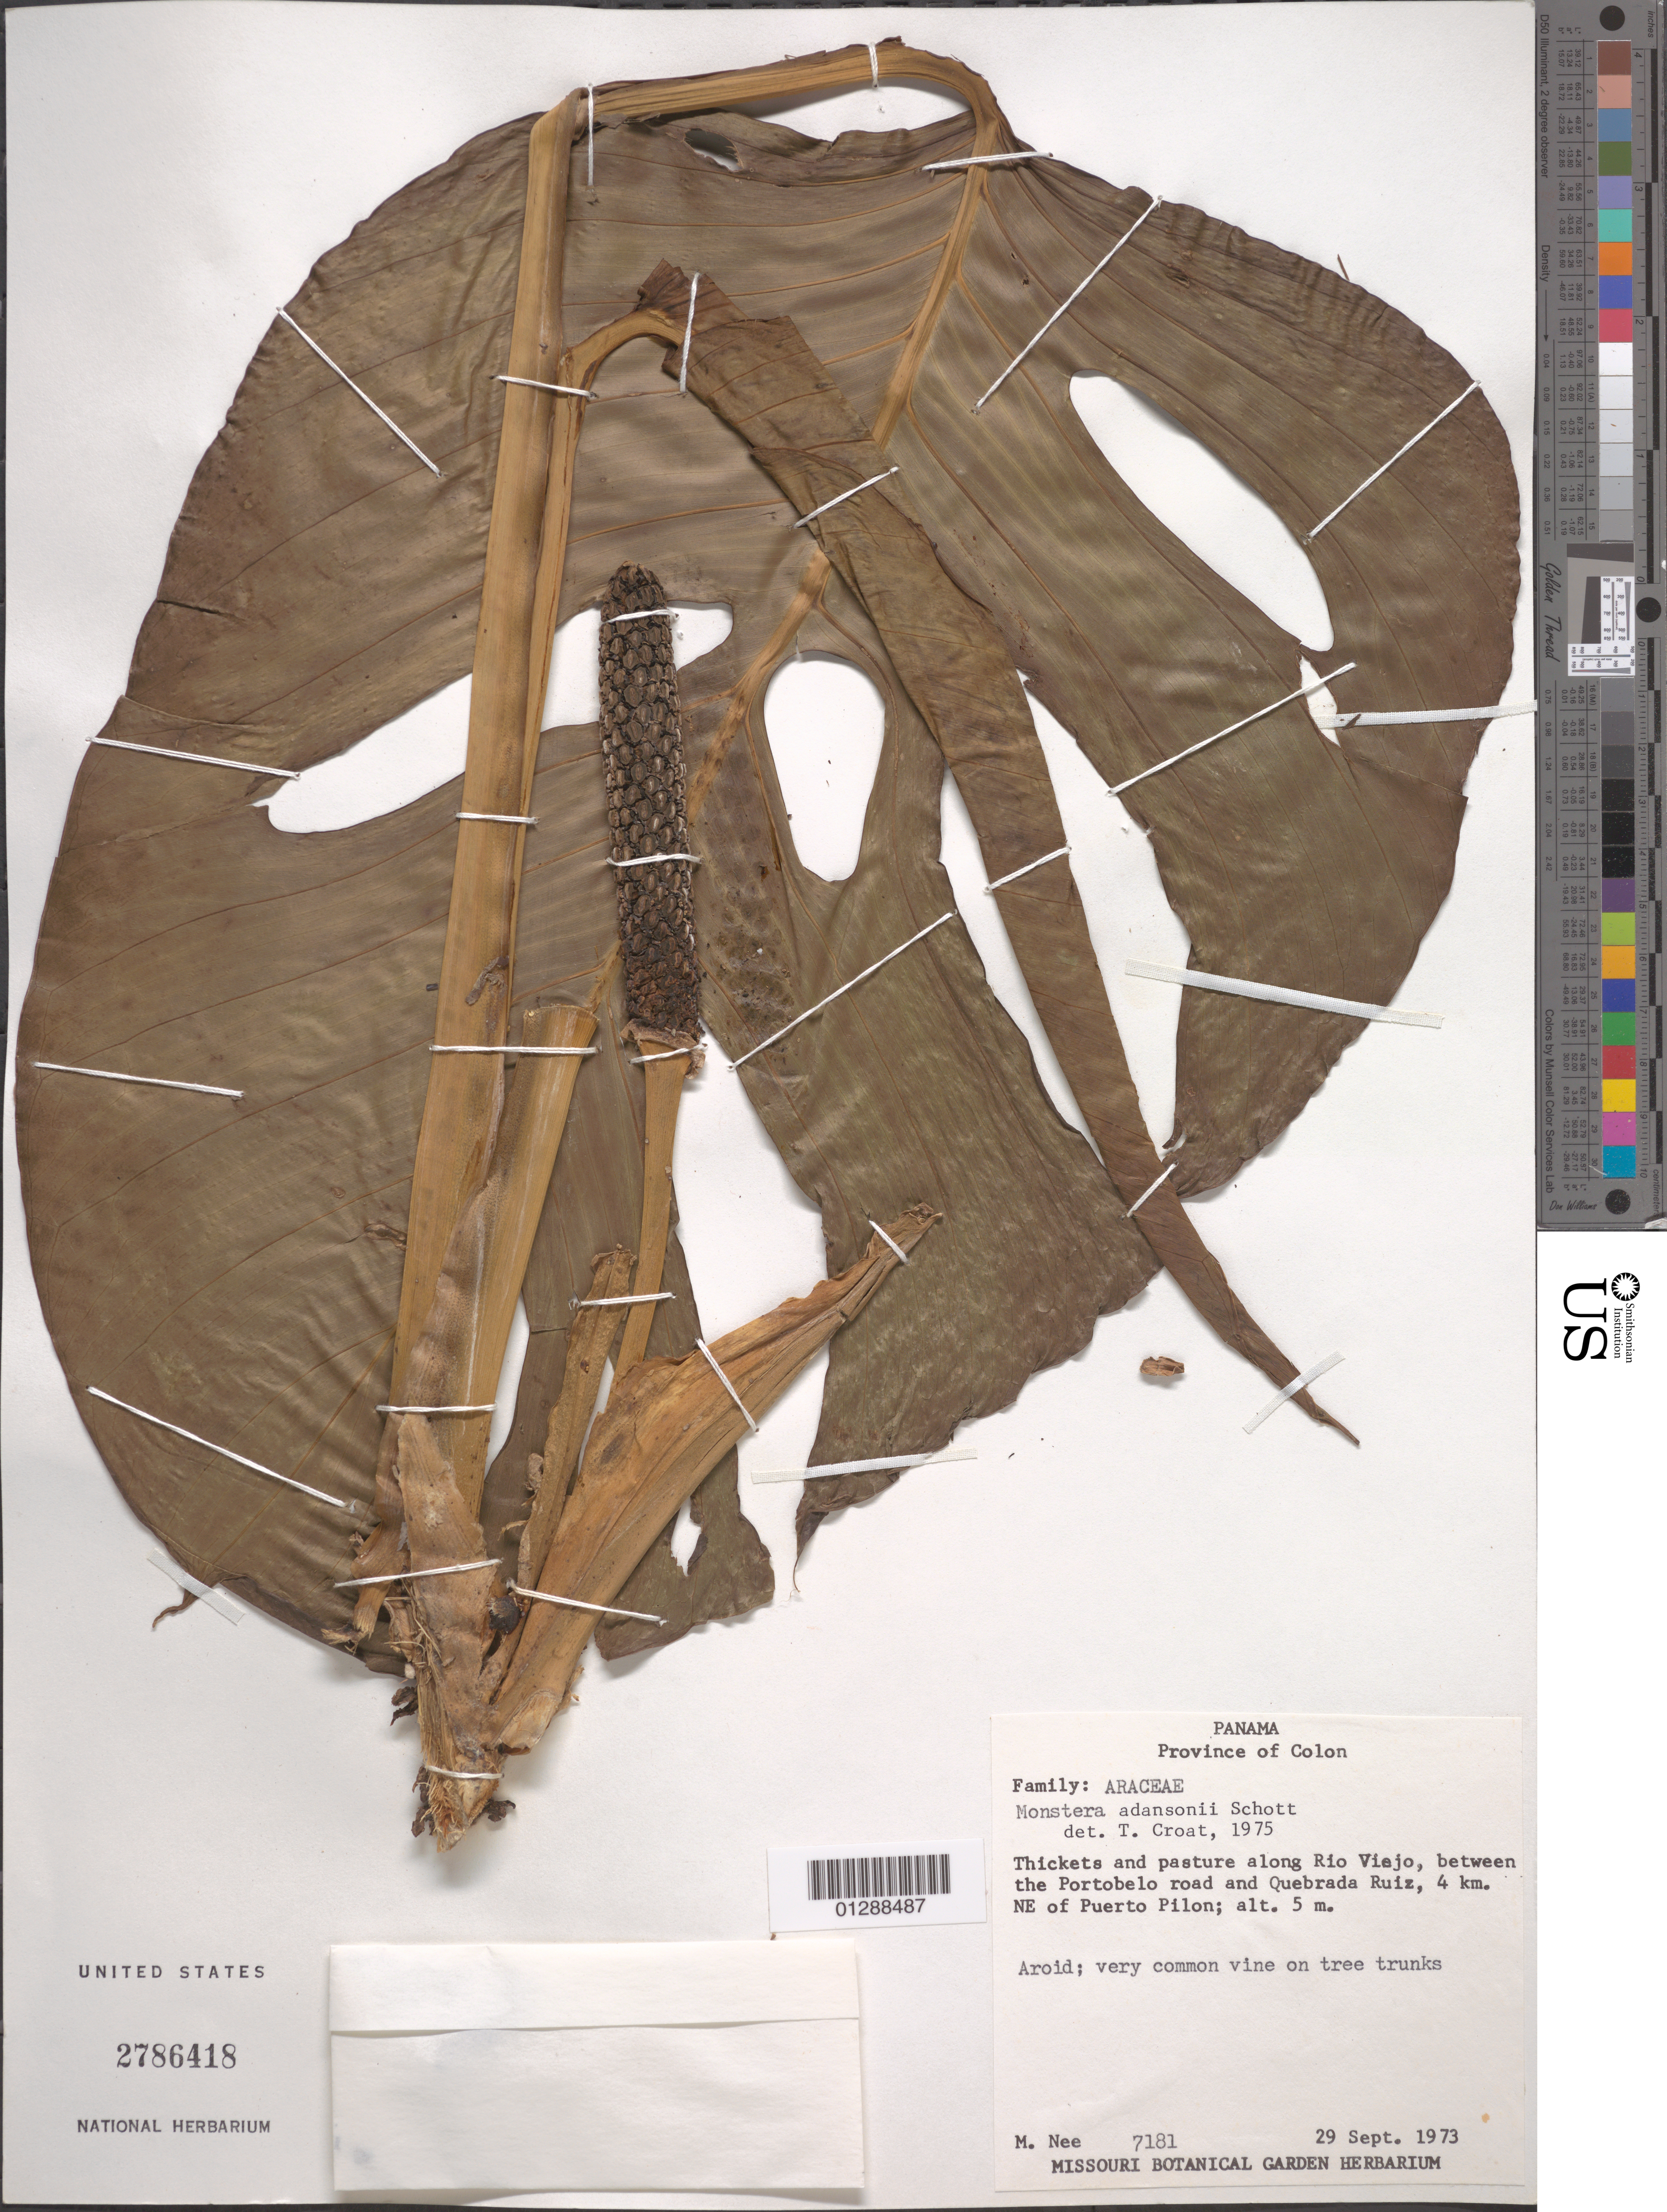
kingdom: Plantae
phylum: Tracheophyta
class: Liliopsida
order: Alismatales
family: Araceae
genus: Monstera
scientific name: Monstera adansonii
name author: Schott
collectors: M. Nee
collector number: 7181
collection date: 1973-09-29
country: Panama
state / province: Colón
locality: Thickets and pasture along Rio Viejo, between the Portobelo road and Quebrada Ruiz, 4 km. NE of Puerto Pilon.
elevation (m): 5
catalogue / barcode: US 2786418